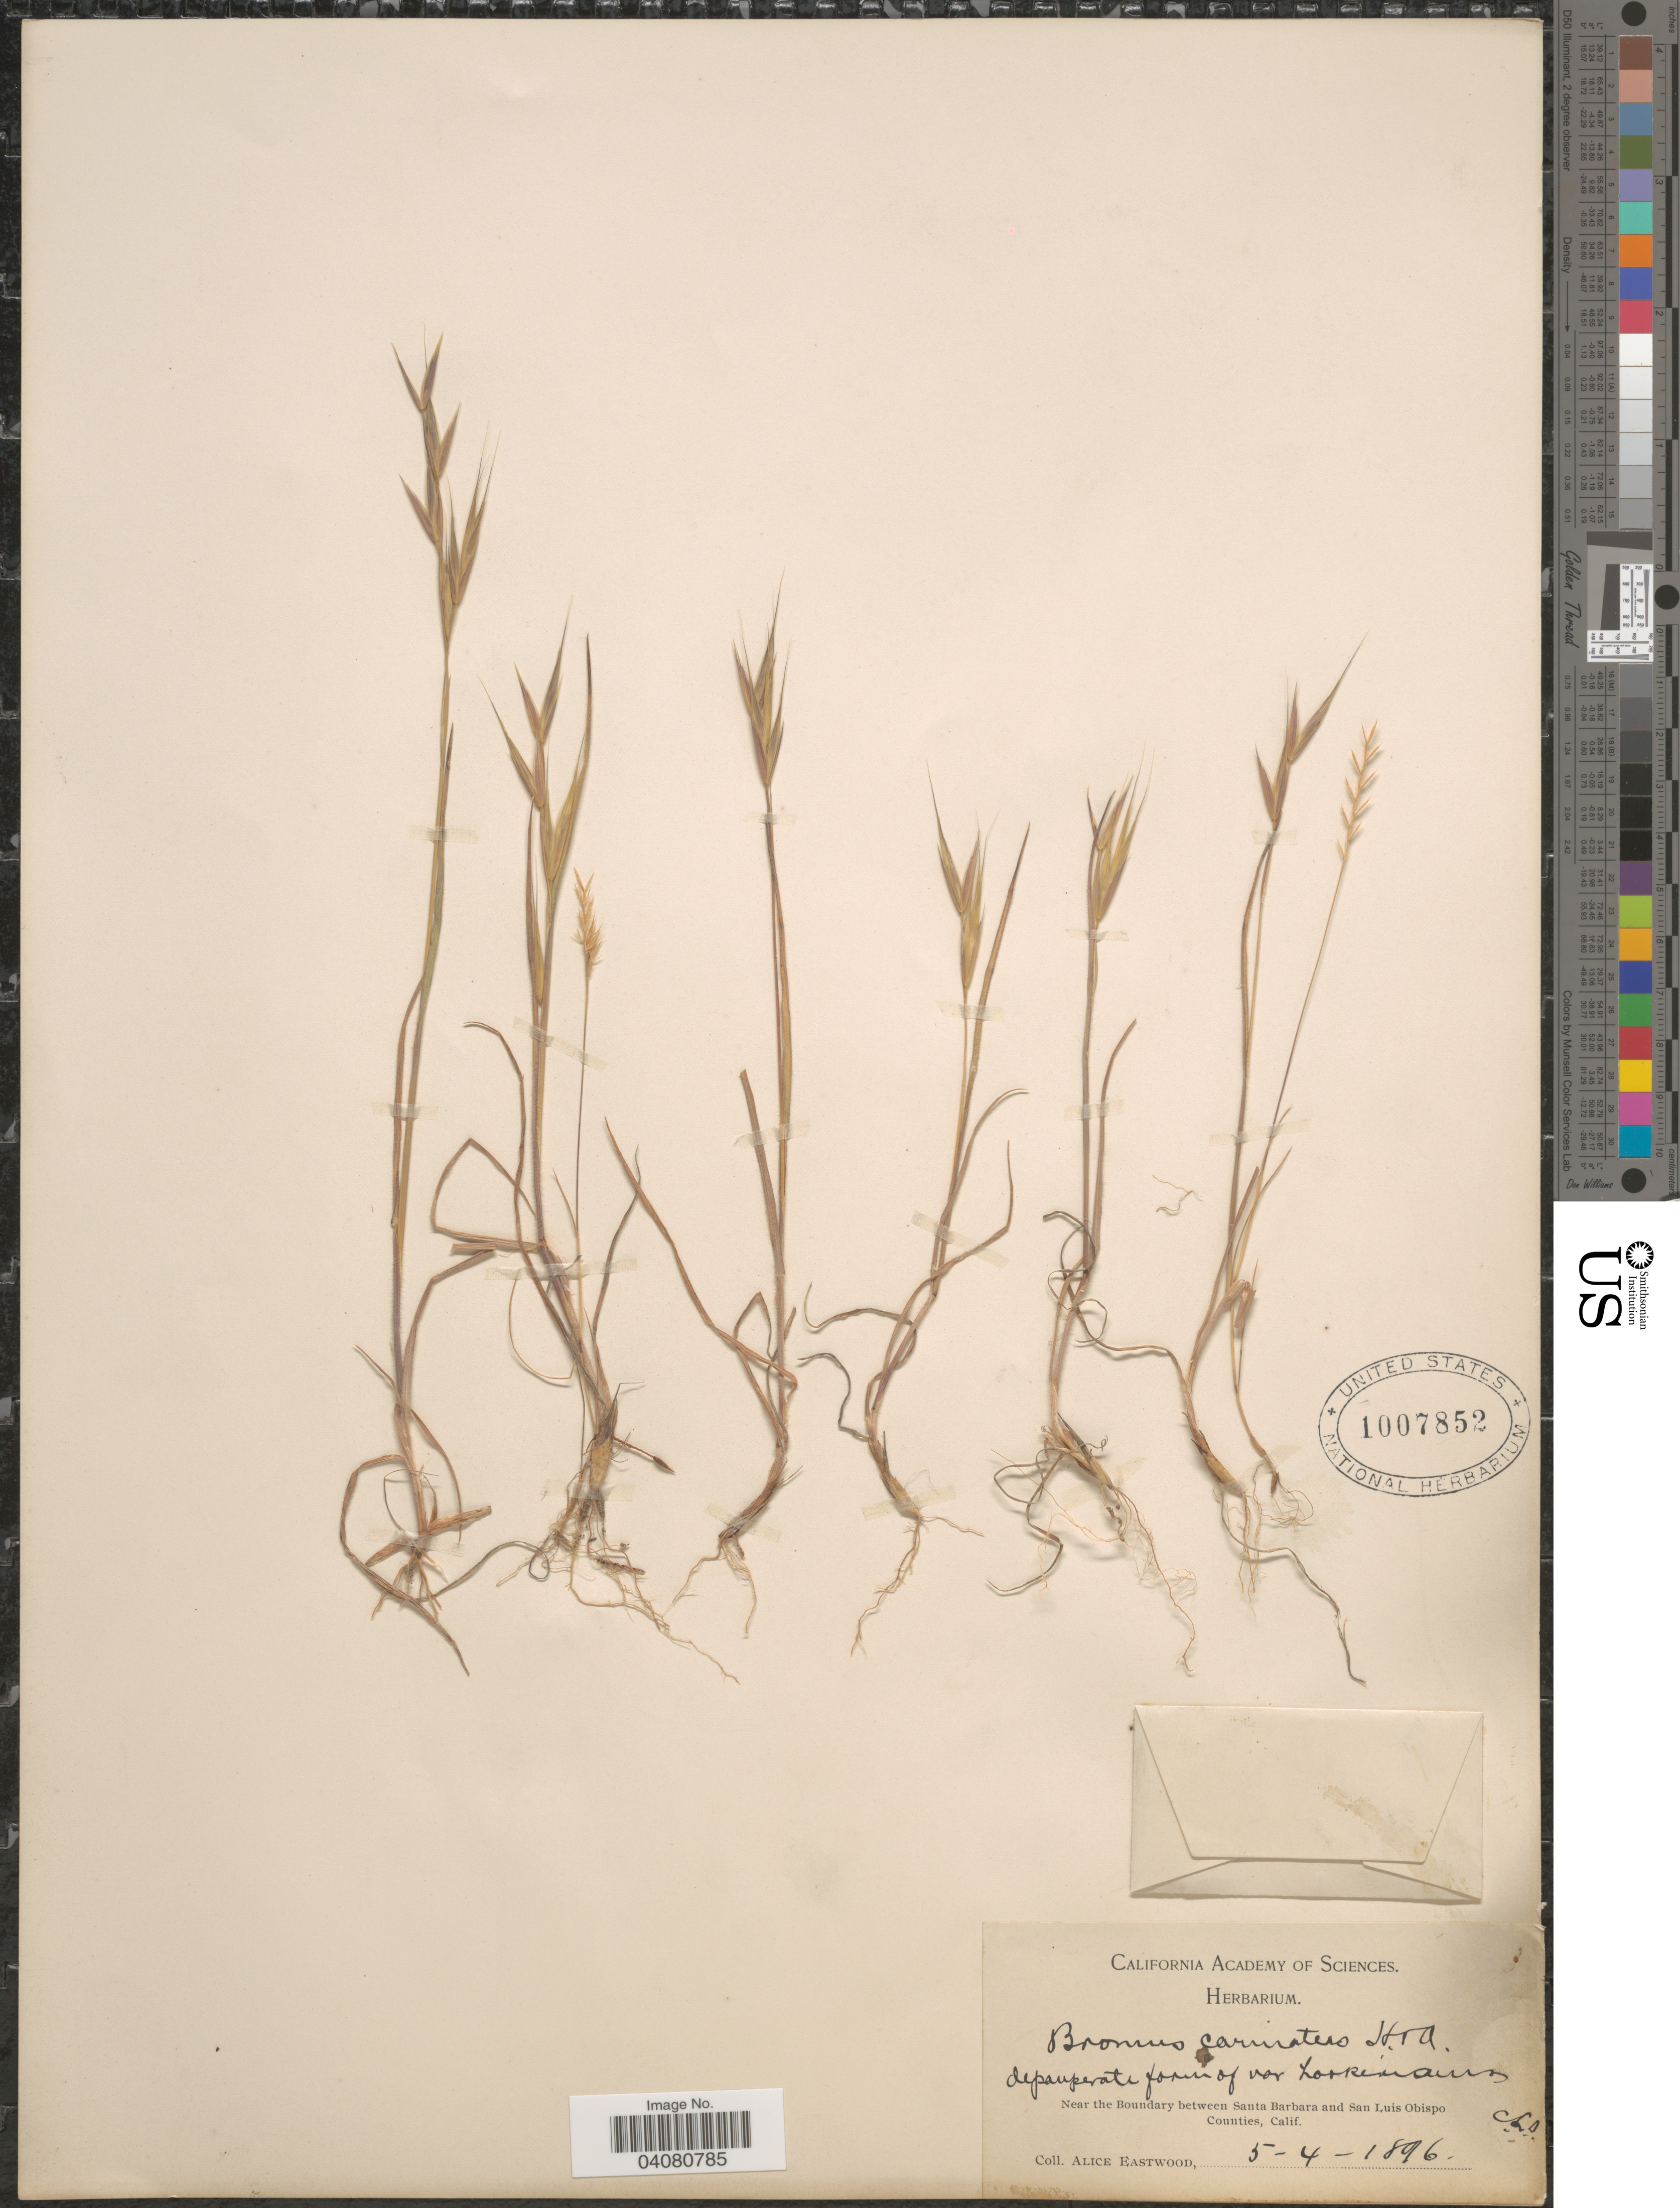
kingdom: Plantae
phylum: Tracheophyta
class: Liliopsida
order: Poales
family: Poaceae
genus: Bromus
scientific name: Bromus carinatus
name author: Hook. & Arn.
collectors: A. Eastwood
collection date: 1896-05-04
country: United States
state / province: California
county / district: Santa Barbara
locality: Near the Boundary between Santa Barbara and San Luis Obispo Counties.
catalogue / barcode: US 1007852